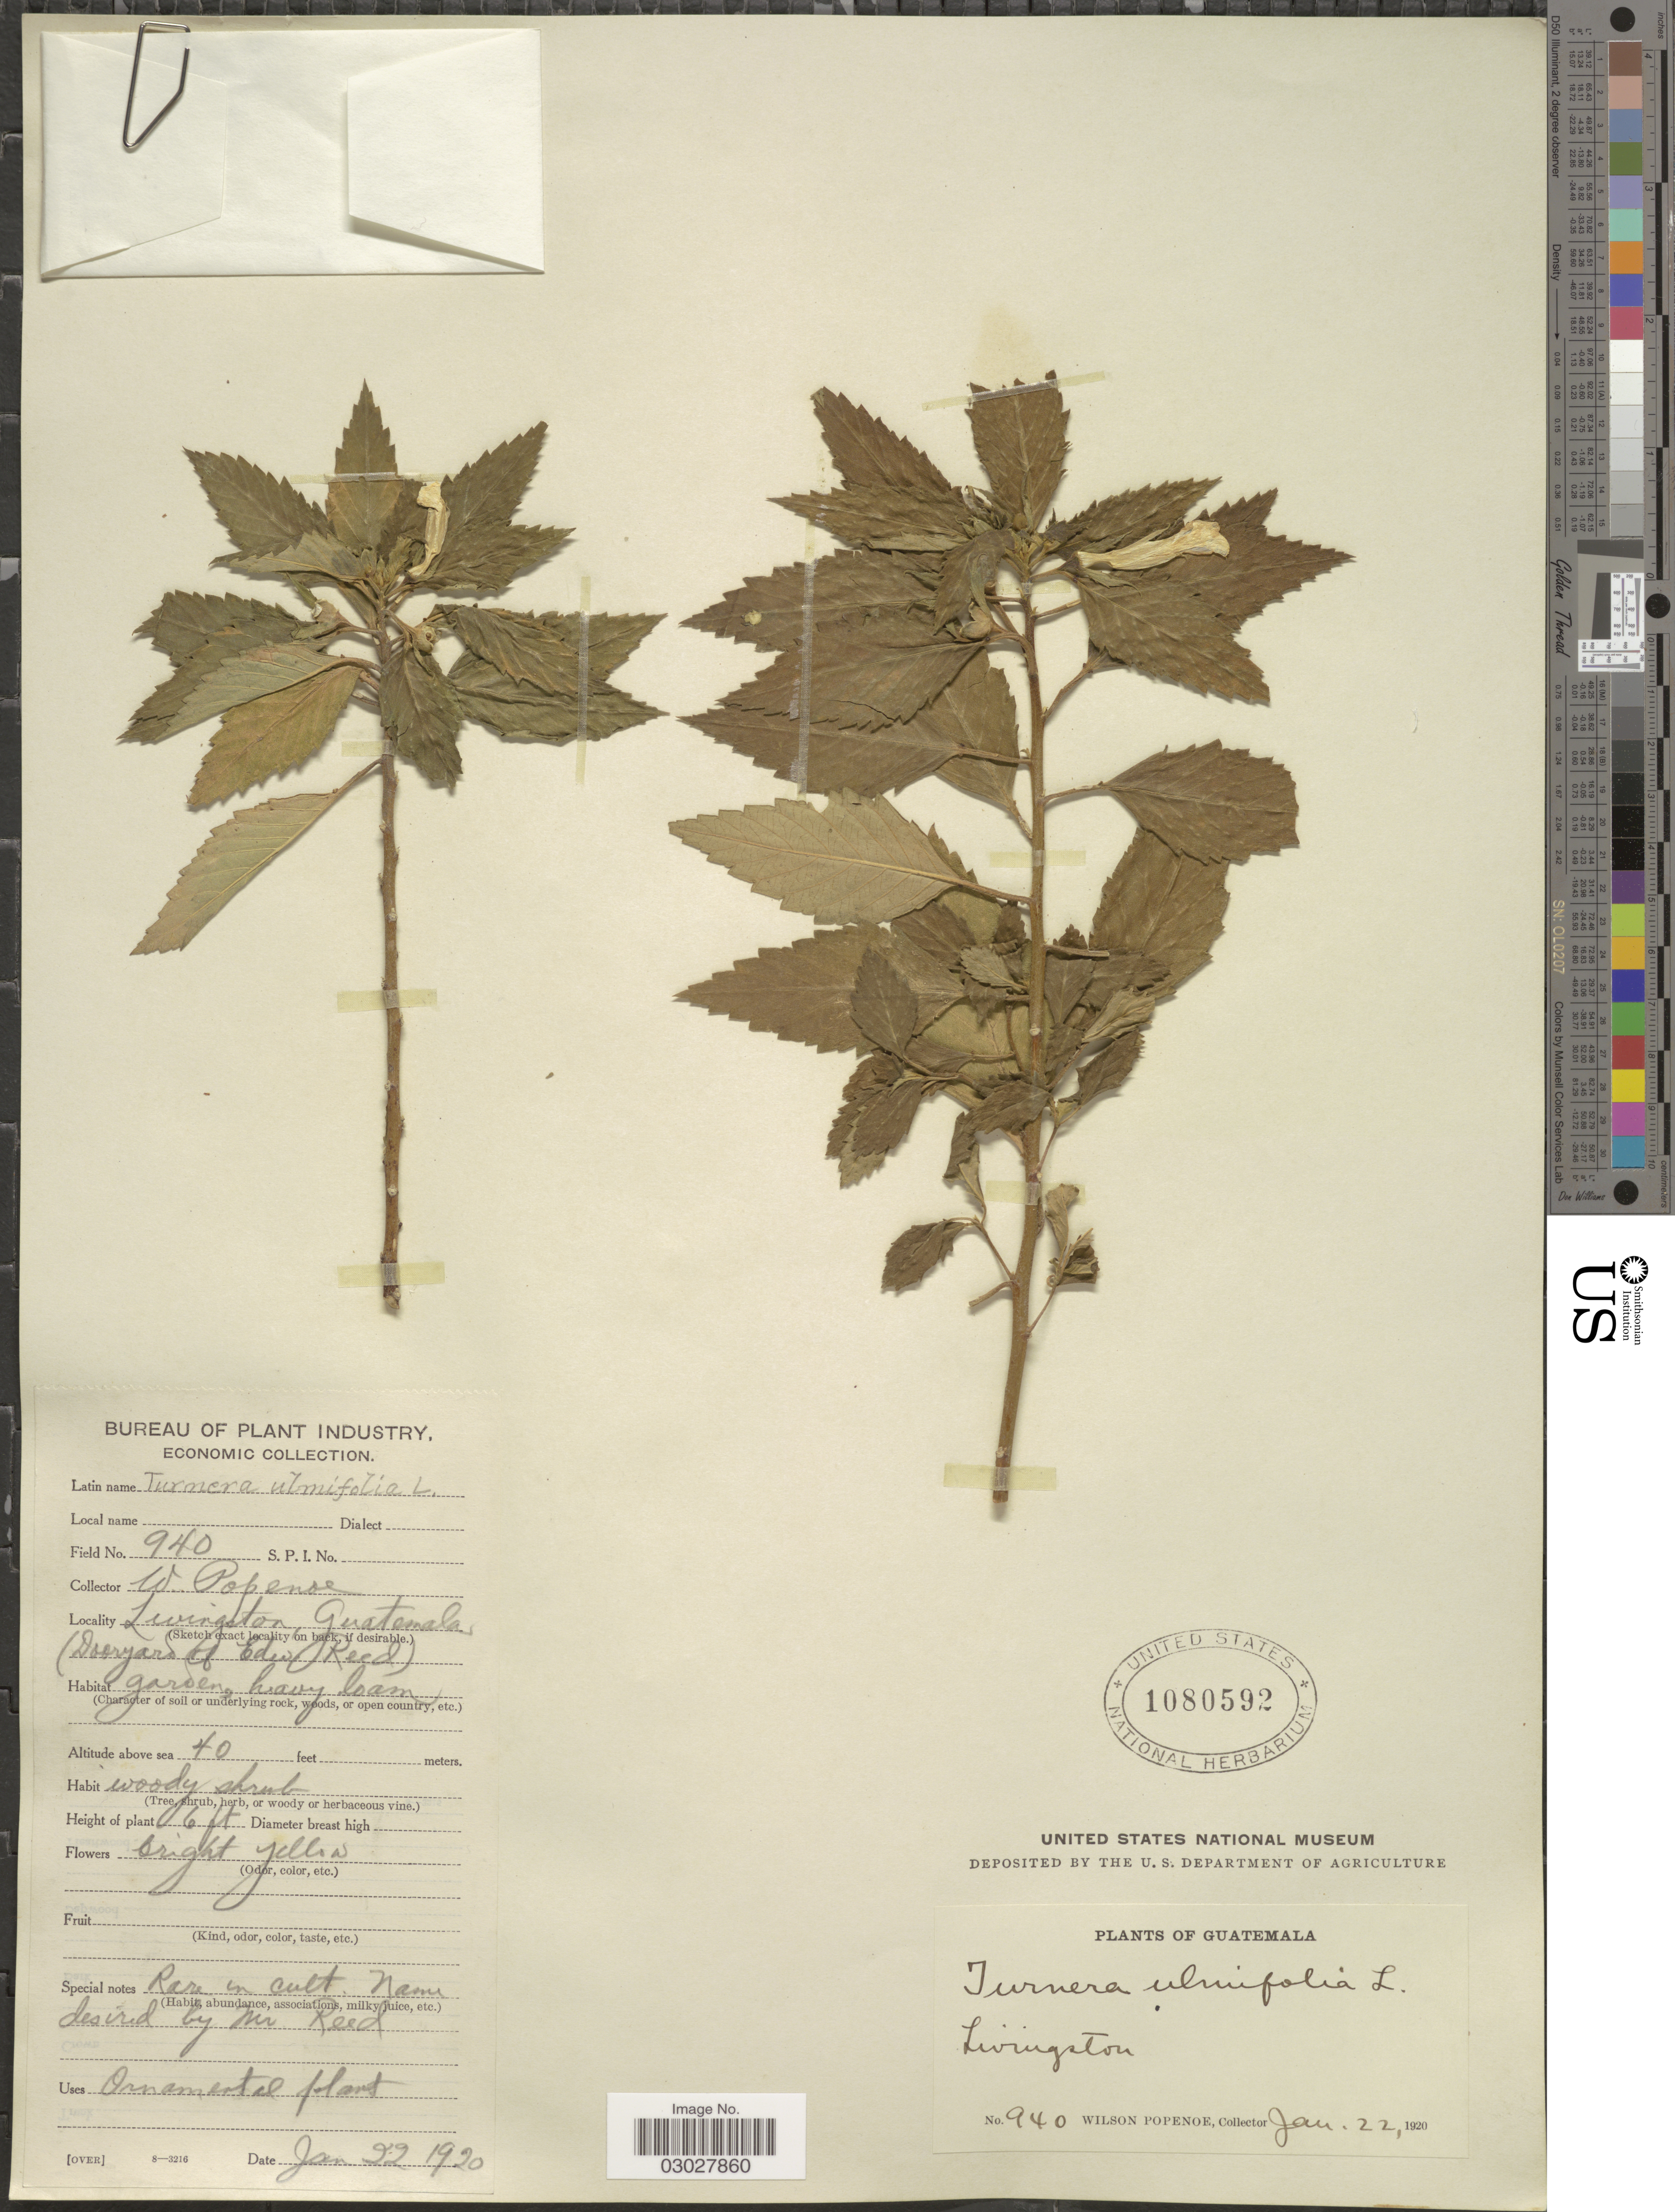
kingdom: Plantae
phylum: Tracheophyta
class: Magnoliopsida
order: Malpighiales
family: Turneraceae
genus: Turnera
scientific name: Turnera ulmifolia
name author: L.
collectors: F. Popenoe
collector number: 940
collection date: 1920-01-22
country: Guatemala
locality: Livingston. (Dooryard of Edw. Reed).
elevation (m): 12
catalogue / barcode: US 1080592